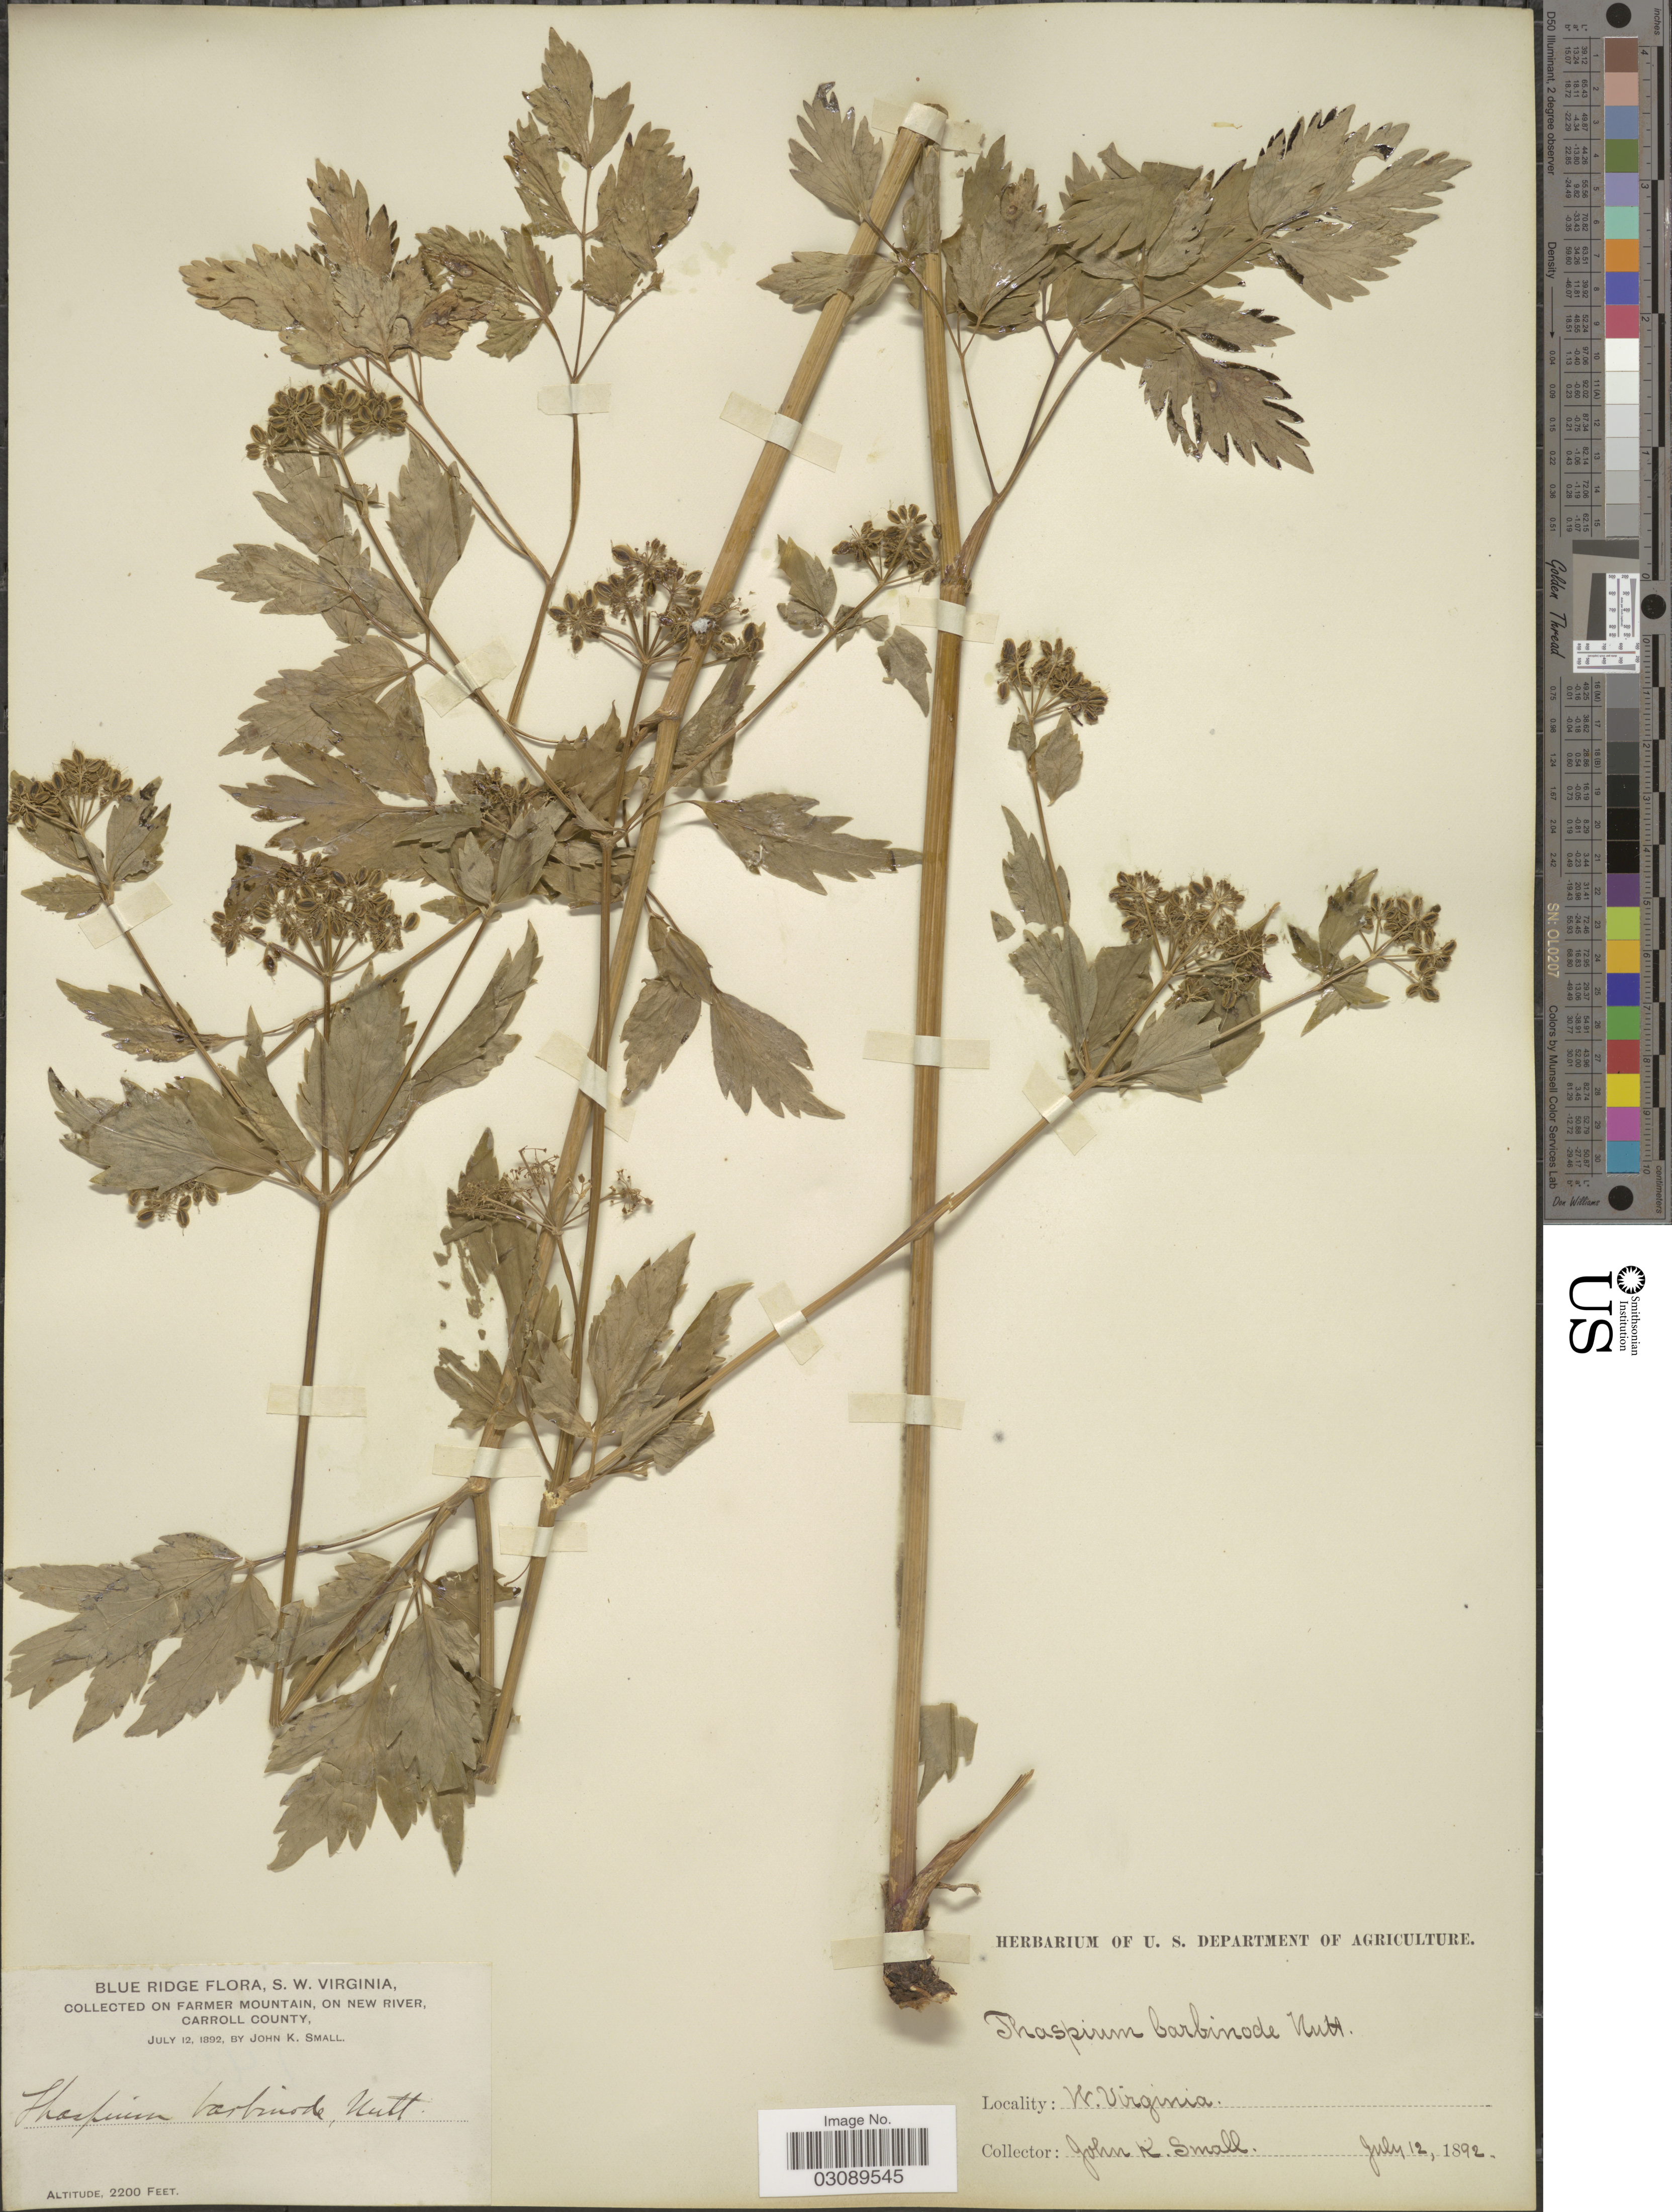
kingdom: Plantae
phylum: Tracheophyta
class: Magnoliopsida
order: Apiales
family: Apiaceae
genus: Thaspium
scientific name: Thaspium barbinode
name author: (Michx.) Nutt.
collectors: J. K. Small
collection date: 1892-07-12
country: United States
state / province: Virginia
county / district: Carroll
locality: Blue Ridge. S. W. Virginia. Farmer Mountain, on New River, Carroll County.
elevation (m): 671